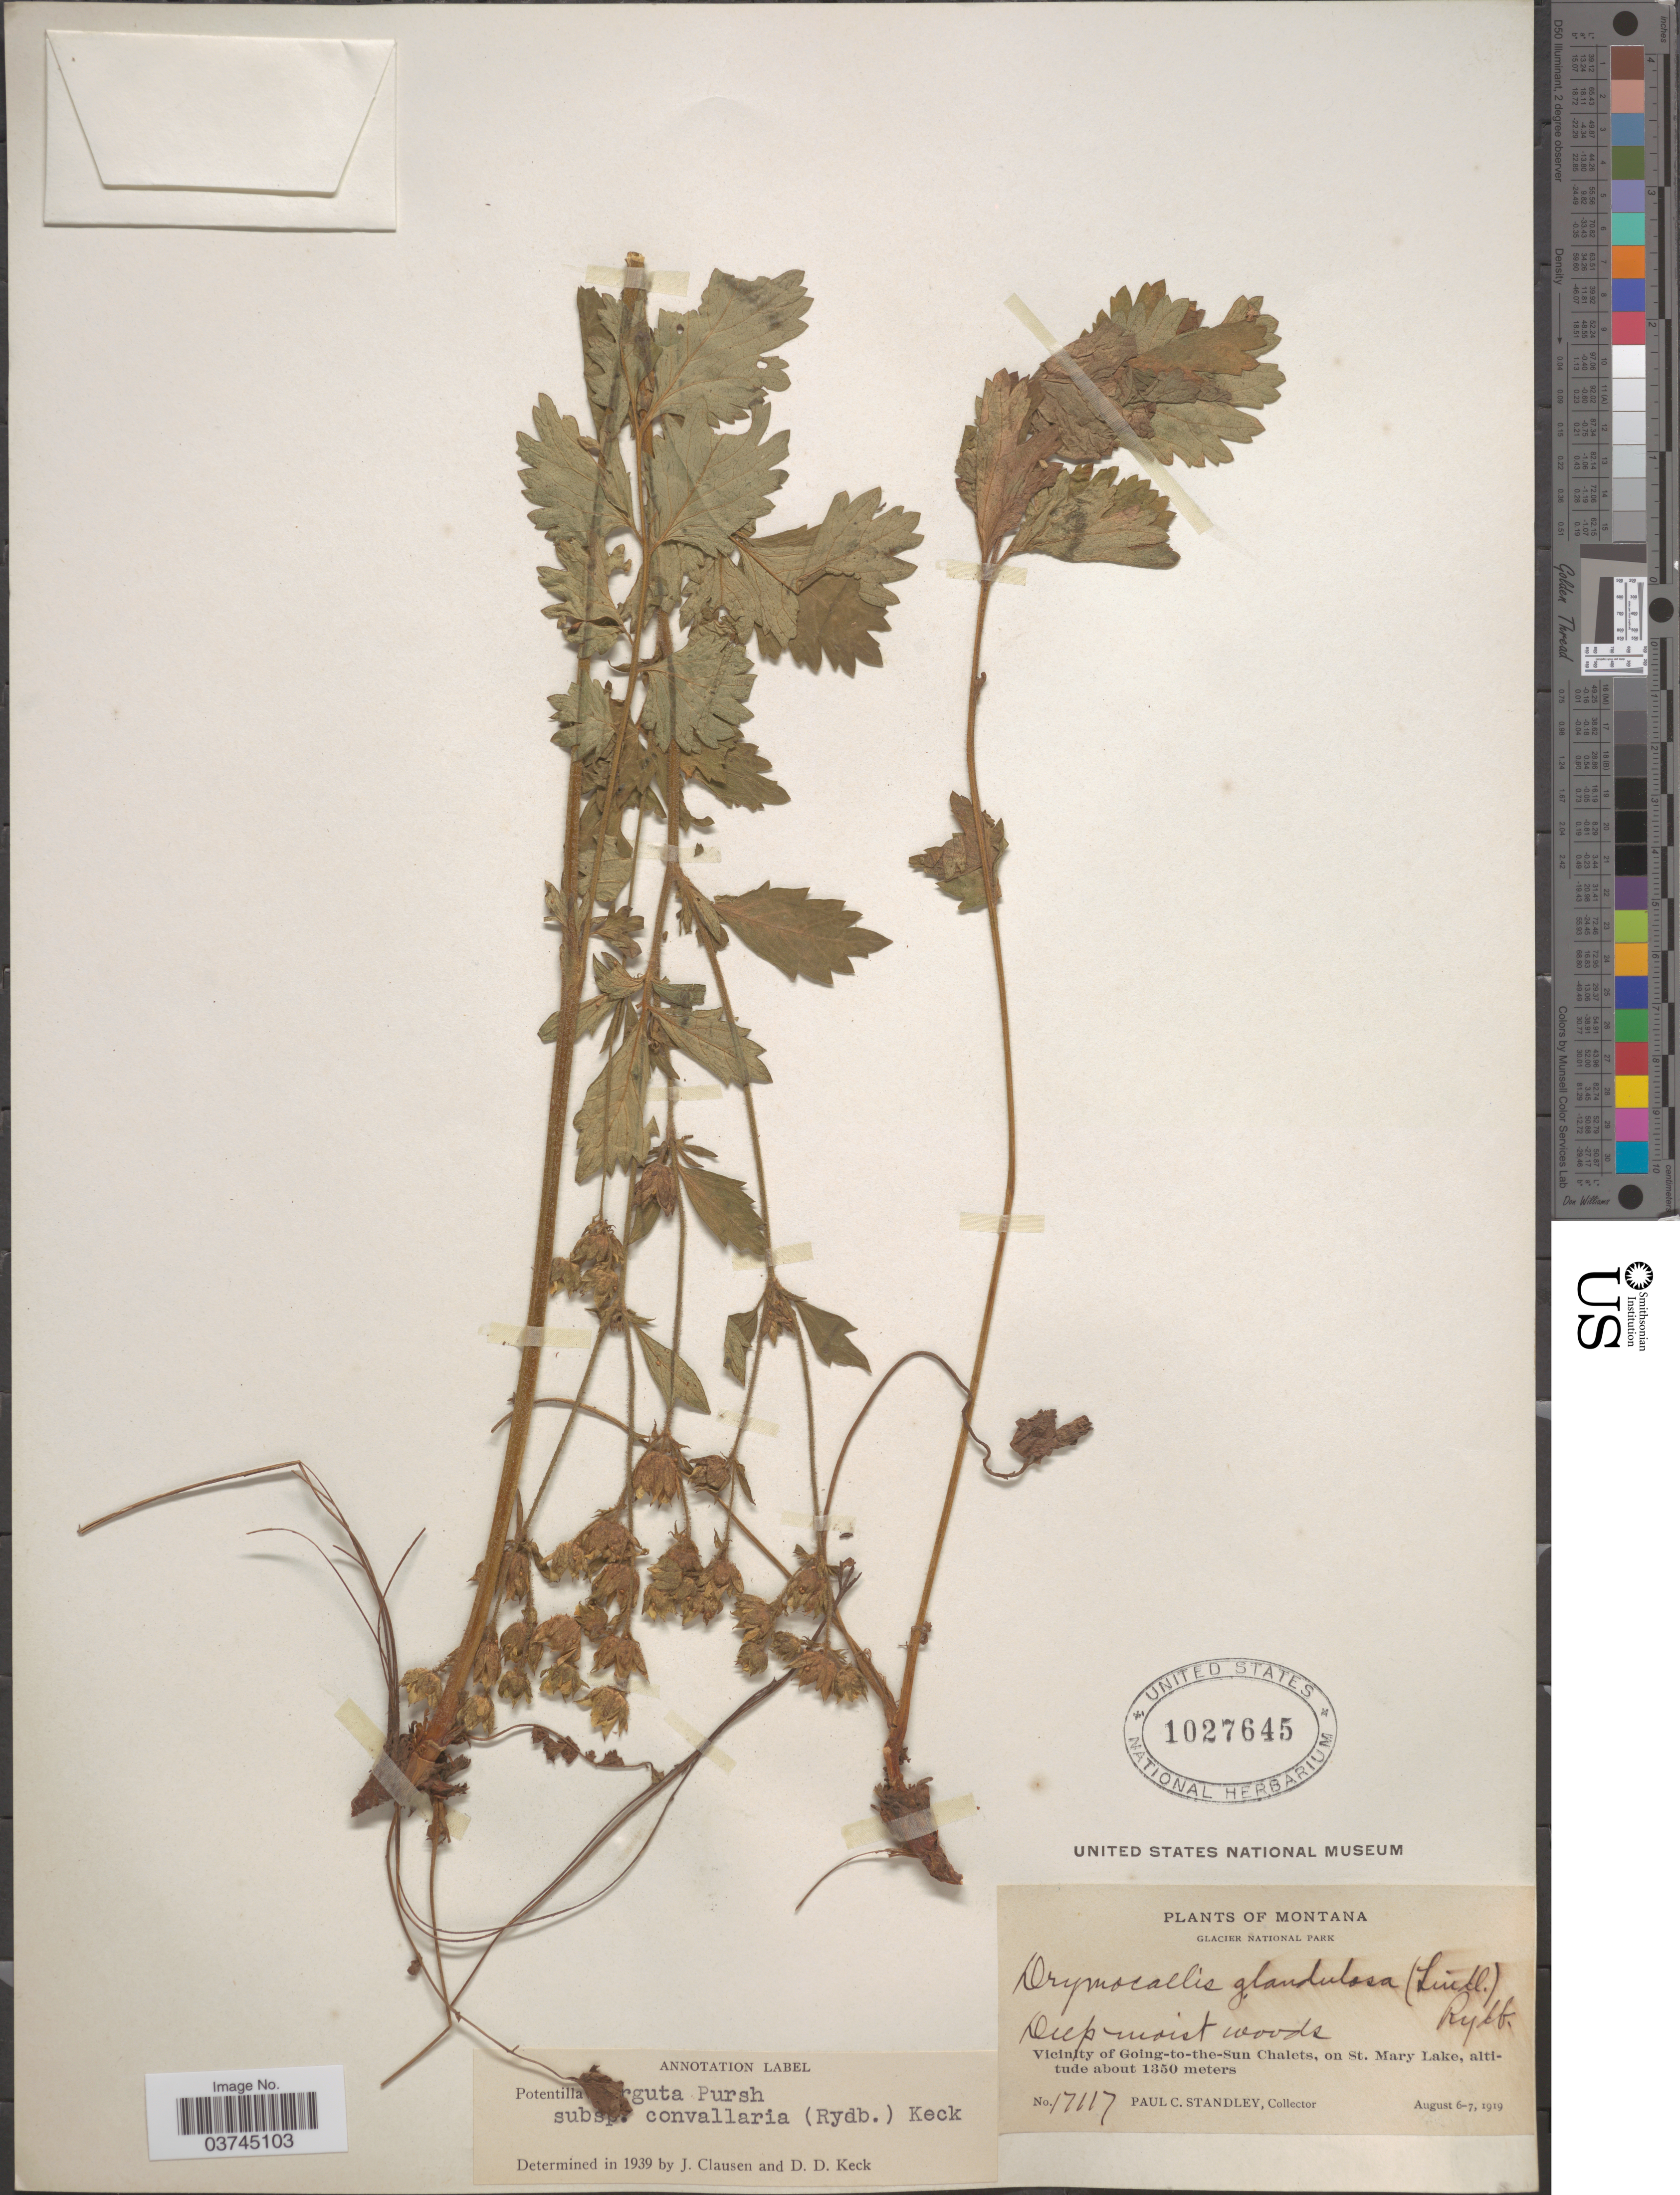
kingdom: Plantae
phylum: Tracheophyta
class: Magnoliopsida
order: Rosales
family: Rosaceae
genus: Drymocallis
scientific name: Drymocallis convallaria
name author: (Rydb.) Rydb.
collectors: P. C. Standley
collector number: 17117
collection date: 1919-08-06/1919-08-07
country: United States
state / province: Montana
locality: Glacier National Park. Vicinity of Going-to-the-Sun Chalets, on St. Mary Lake.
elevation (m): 1350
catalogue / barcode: US 1027645